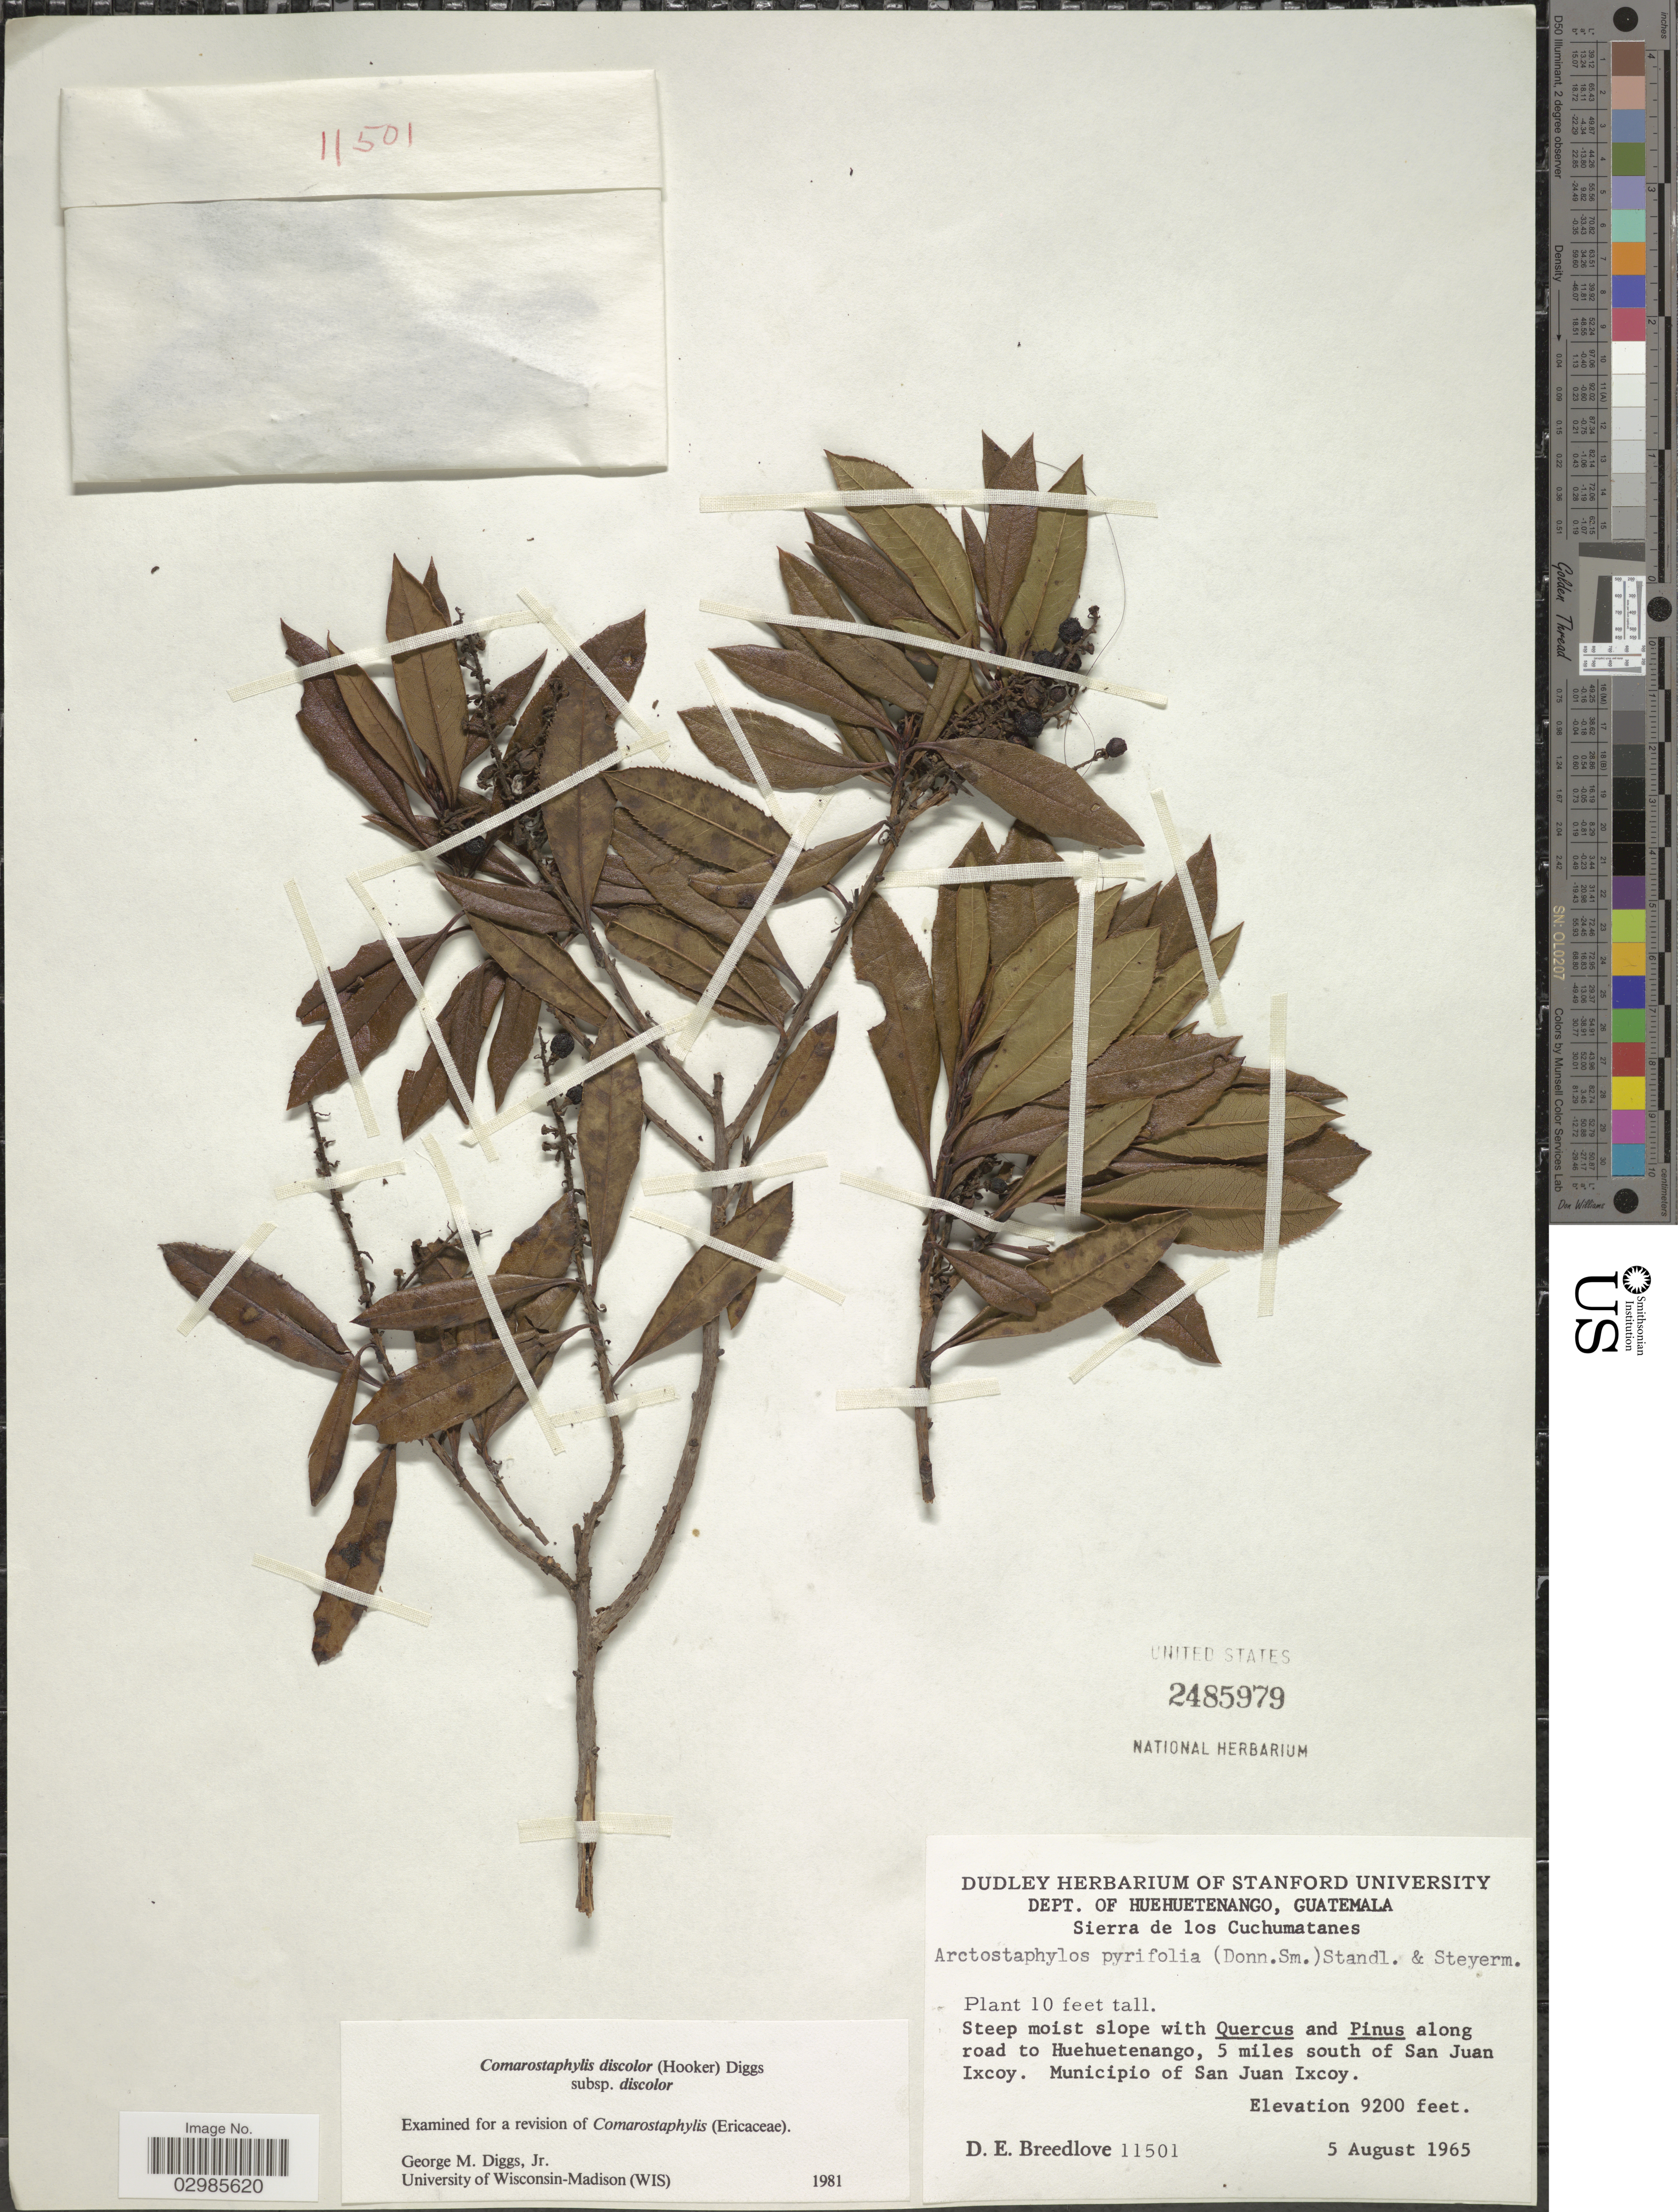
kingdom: Plantae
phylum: Tracheophyta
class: Magnoliopsida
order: Ericales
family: Ericaceae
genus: Comarostaphylis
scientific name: Comarostaphylis discolor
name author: (Hook.) Diggs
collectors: D. E. Breedlove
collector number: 11501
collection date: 1965-08-05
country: Guatemala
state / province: Huehuetenango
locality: Sierra de los Cuchumatanes, along road to Huehuetenango, 5 miles south of San Juan Ixcoy, Municipio of San Juan Ixcoy.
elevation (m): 2804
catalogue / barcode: US 2485979